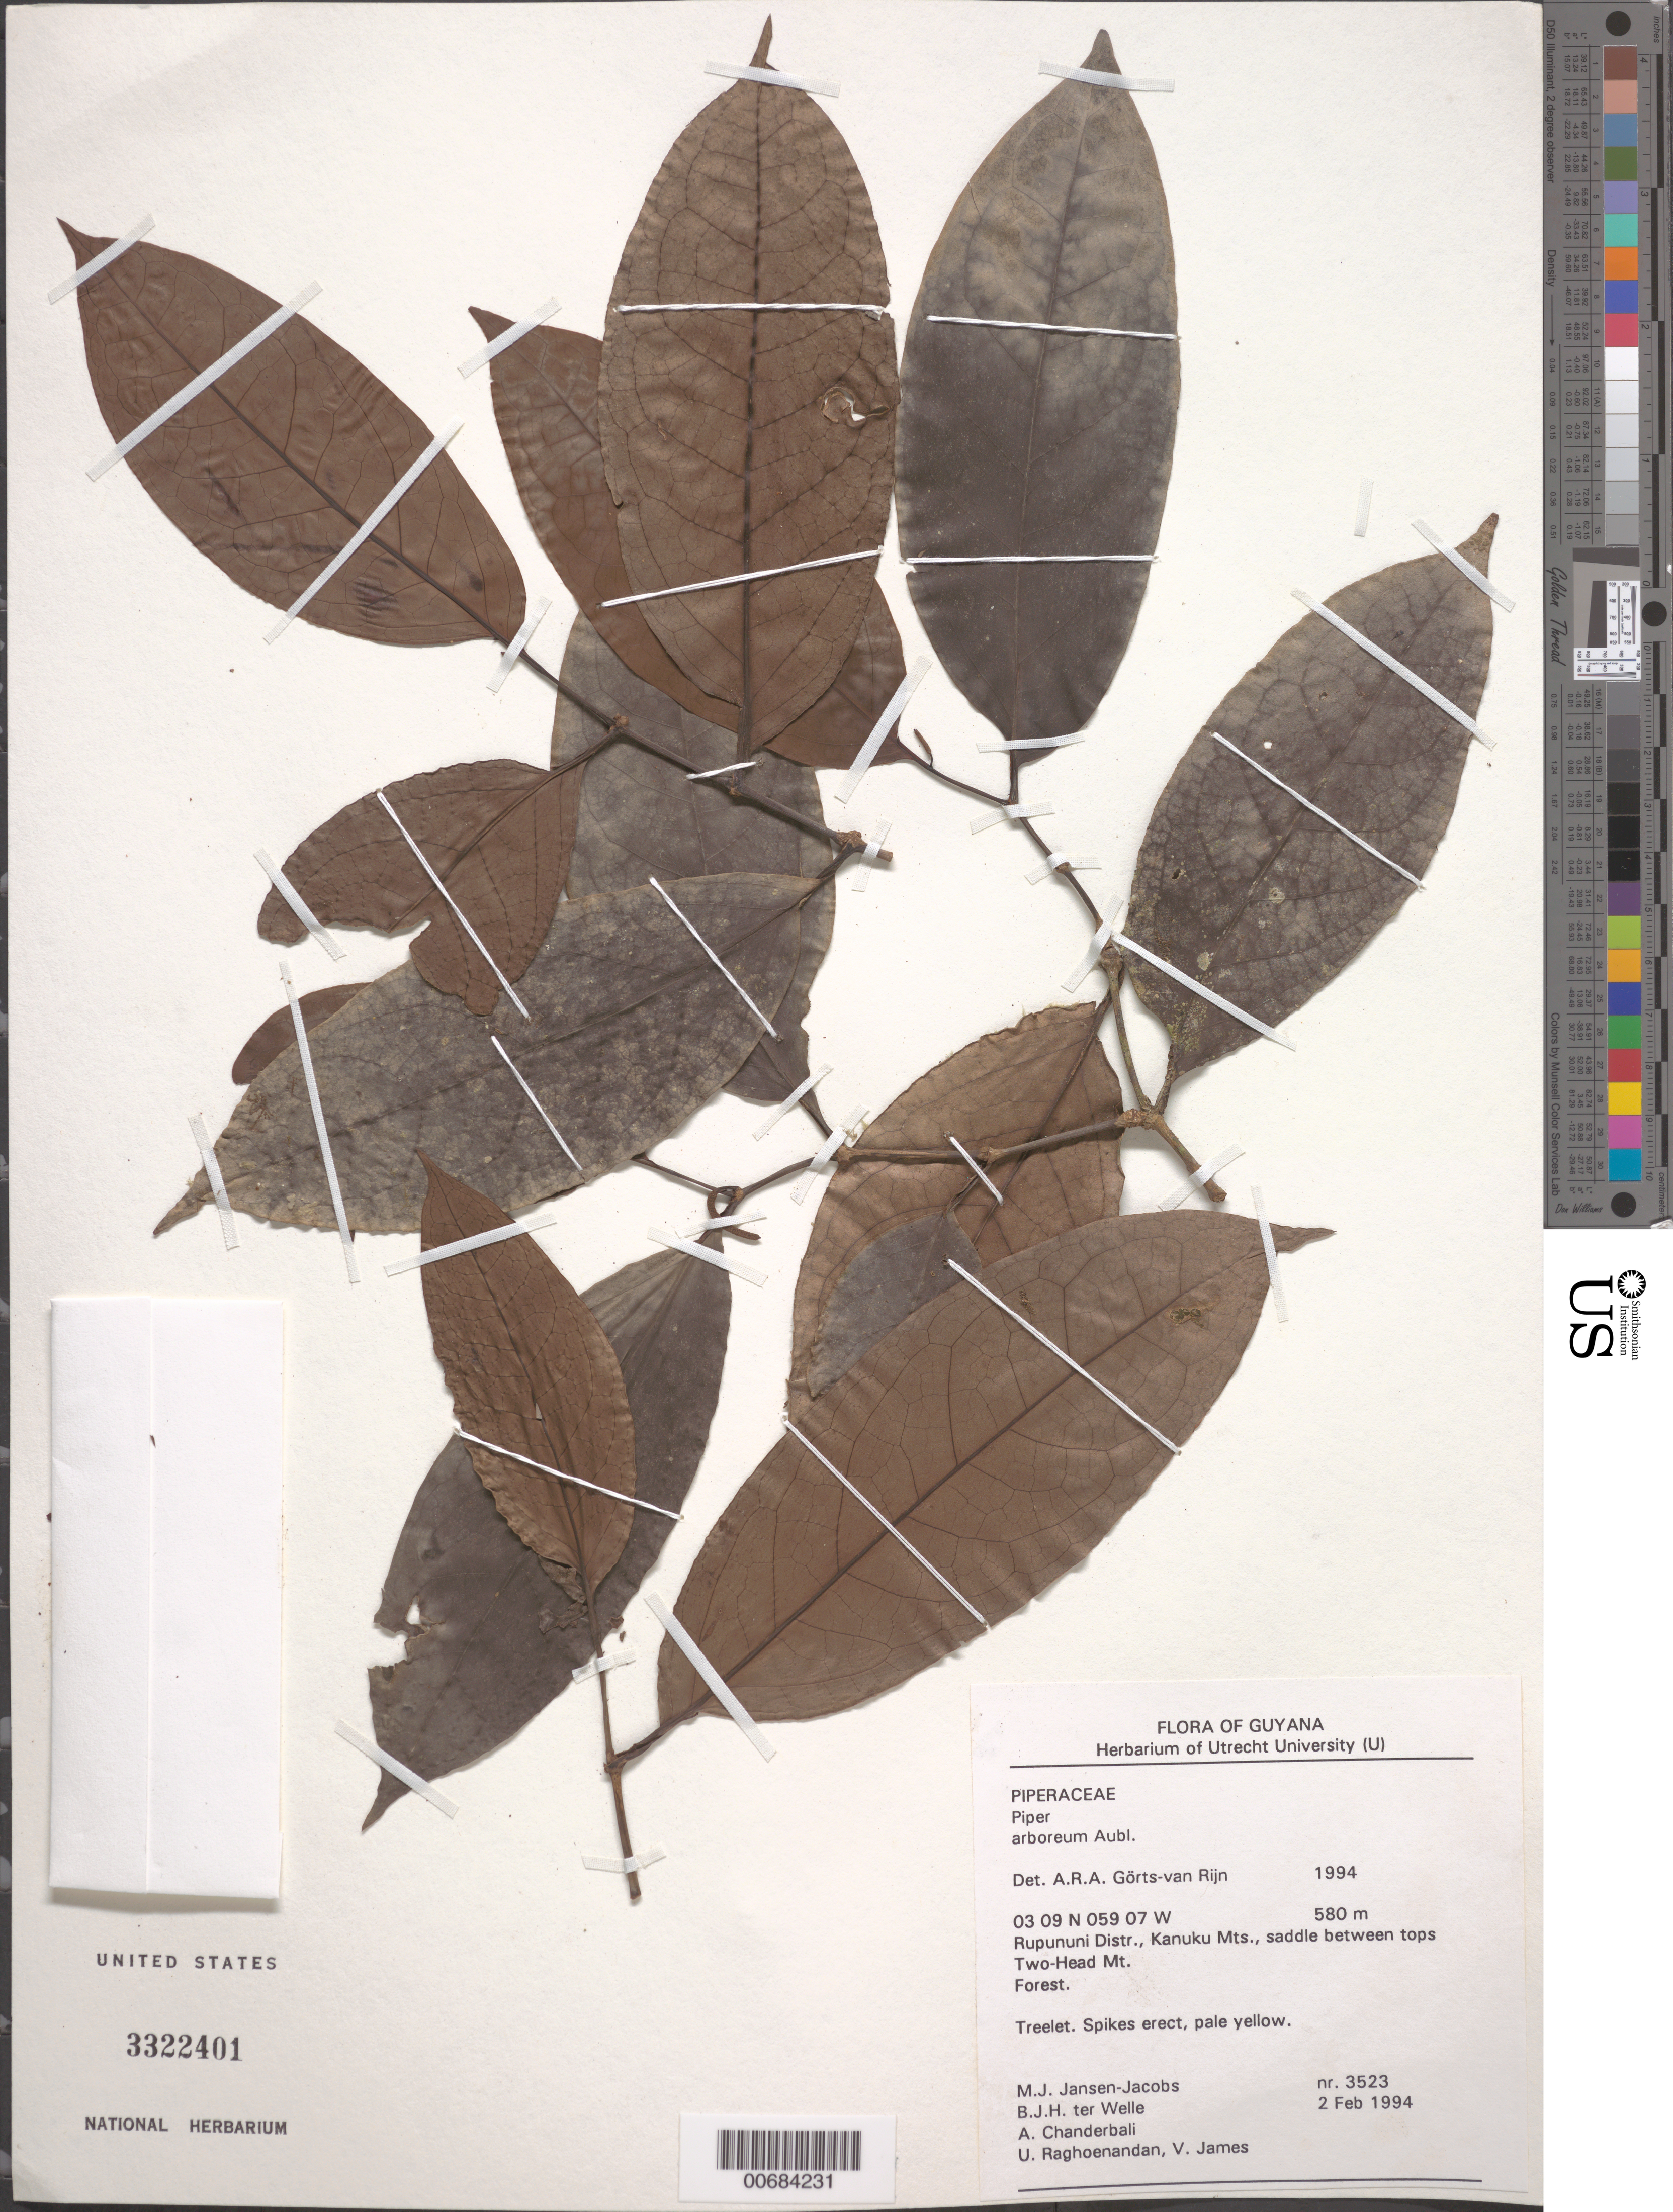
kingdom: Plantae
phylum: Tracheophyta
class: Magnoliopsida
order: Piperales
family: Piperaceae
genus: Piper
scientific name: Piper arboreum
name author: Aubl.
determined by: Görts-van Rijn, A. R. A.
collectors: M. J. Jansen-Jacobs, B. Welle, A. S. Chanderbali, U. Raghoenandan & V. James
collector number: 3523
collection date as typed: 2-Feb-94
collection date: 1994-02-02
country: Guyana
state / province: U. Takutu-U. Essequibo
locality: Two-Head Mt., saddle between tops of, Kanuku Mts.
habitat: Forest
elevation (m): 580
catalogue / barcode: US 3322401